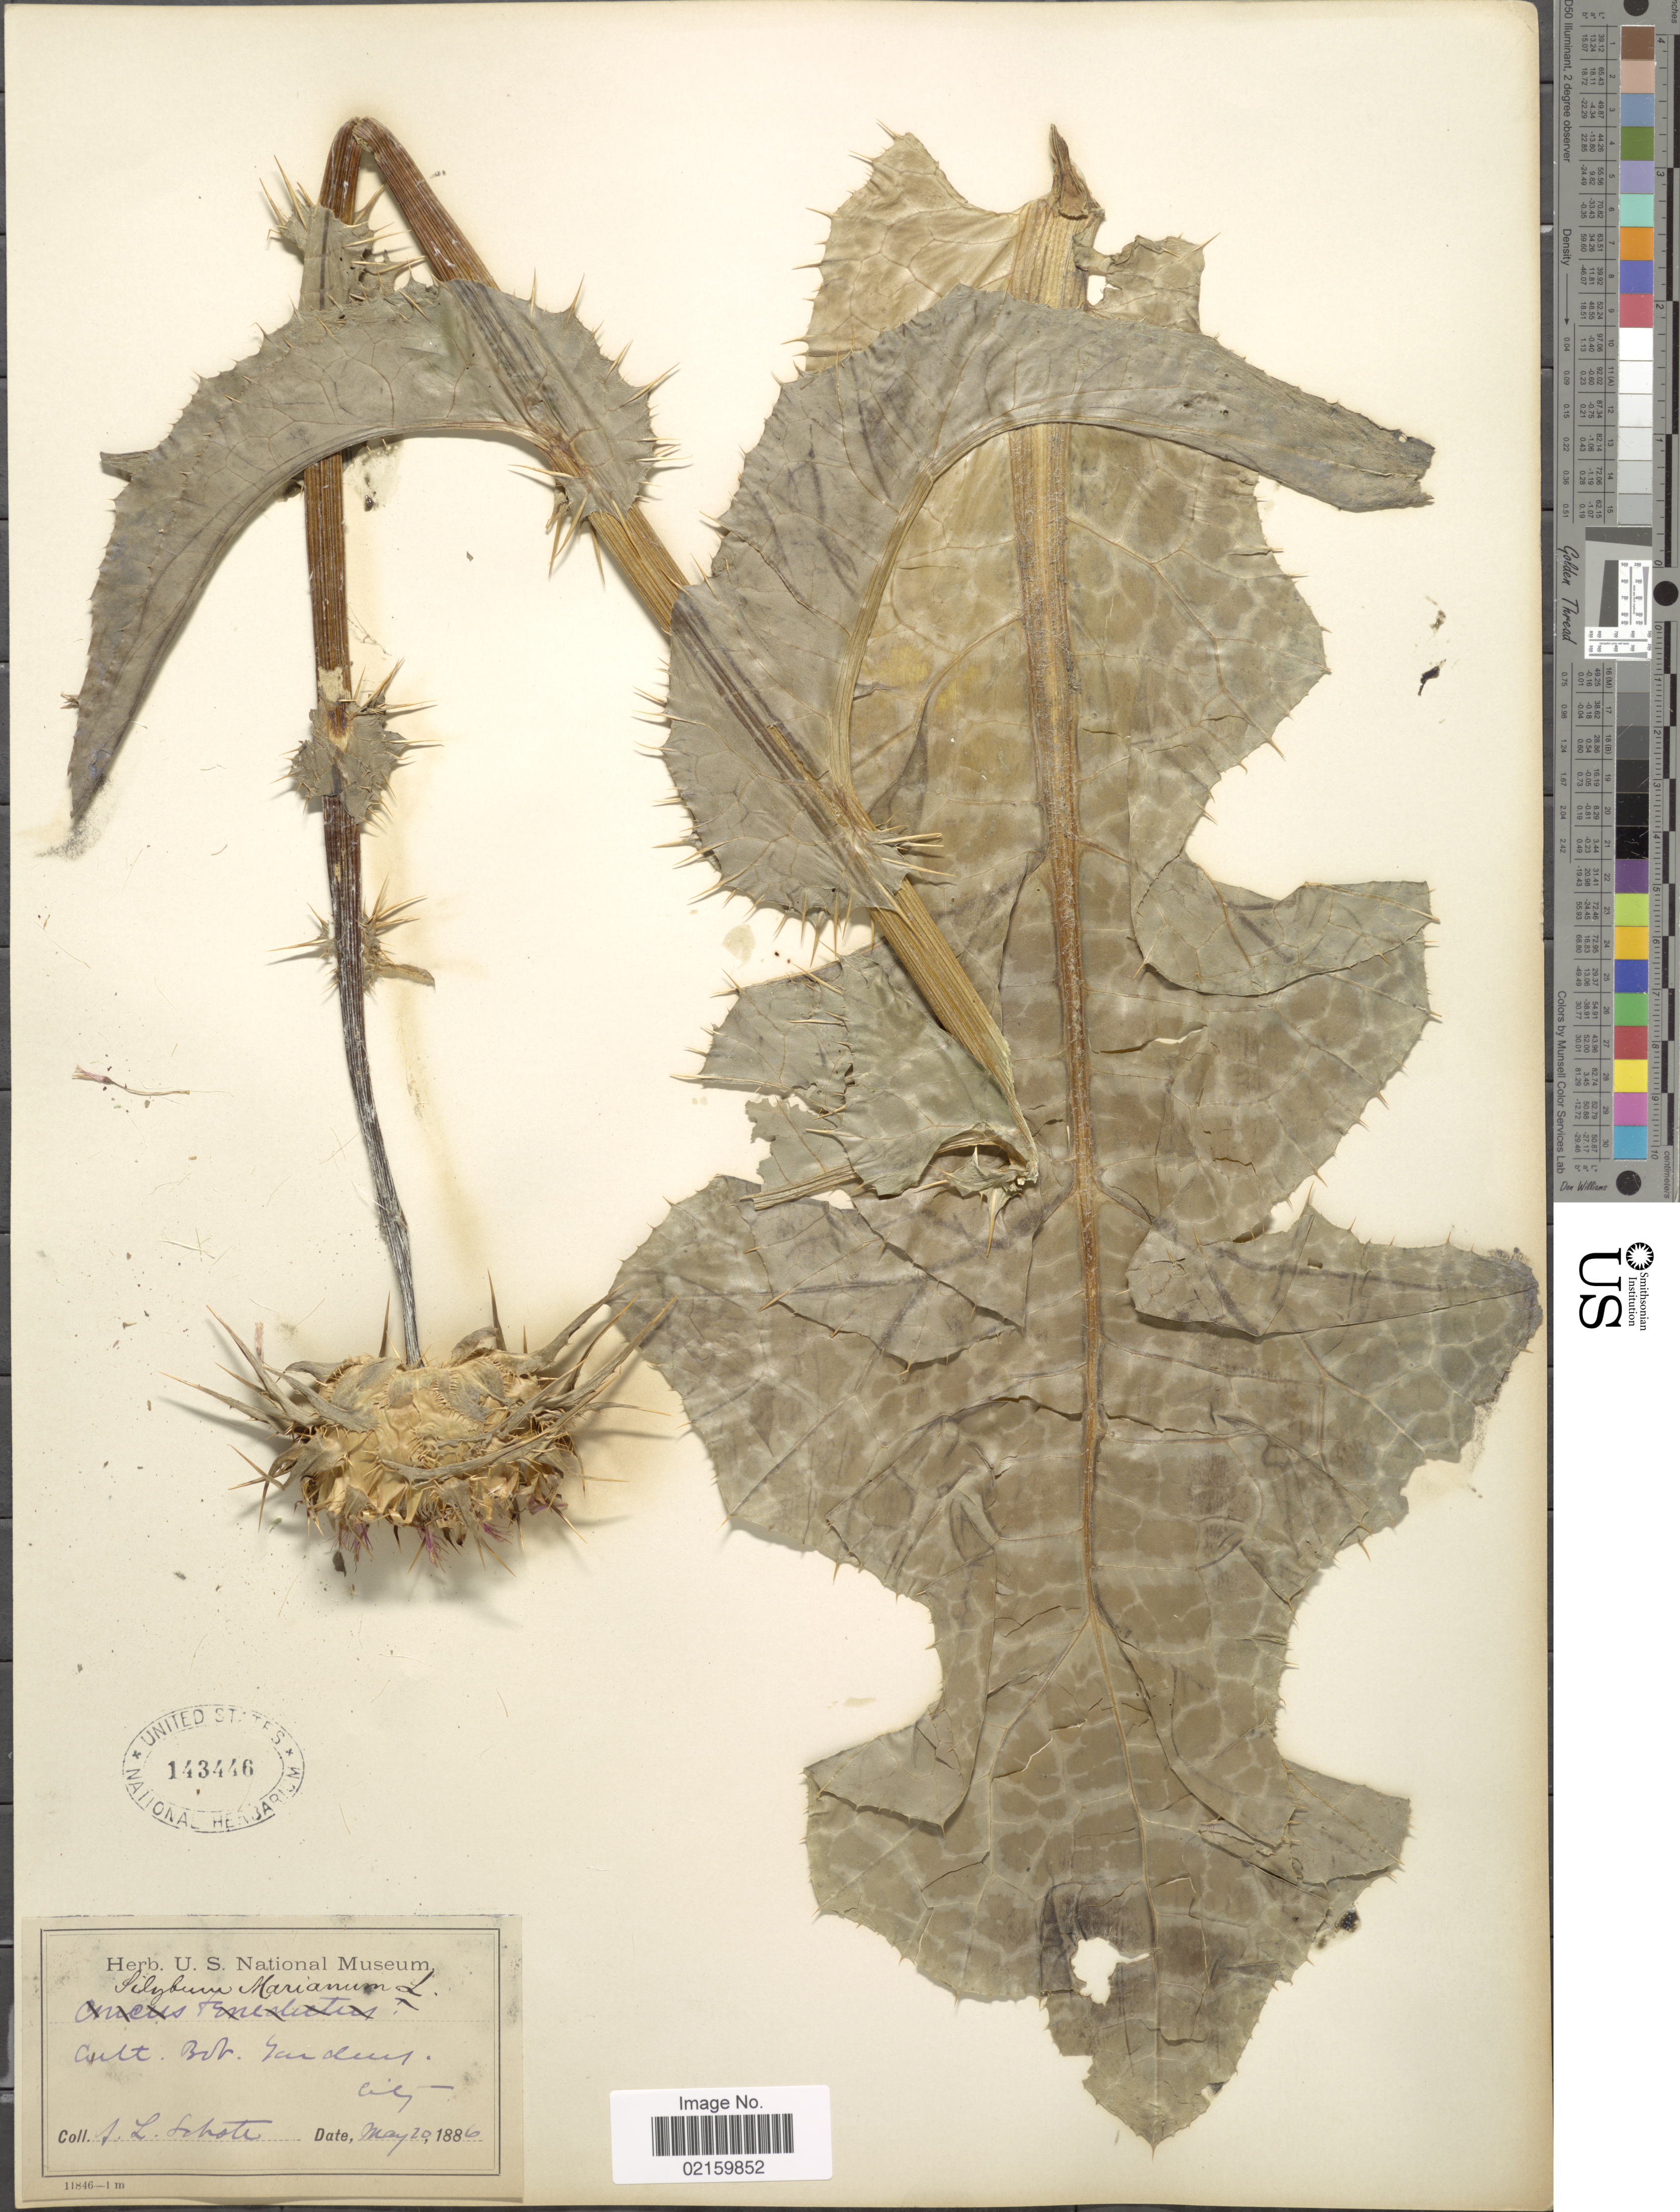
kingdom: Plantae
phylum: Tracheophyta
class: Magnoliopsida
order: Asterales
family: Asteraceae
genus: Silybum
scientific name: Silybum marianum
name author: (L.) Gaertn.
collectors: A. Schote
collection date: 1886-05-20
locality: Cult. bot. Gardens [illegible text]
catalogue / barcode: US 143446